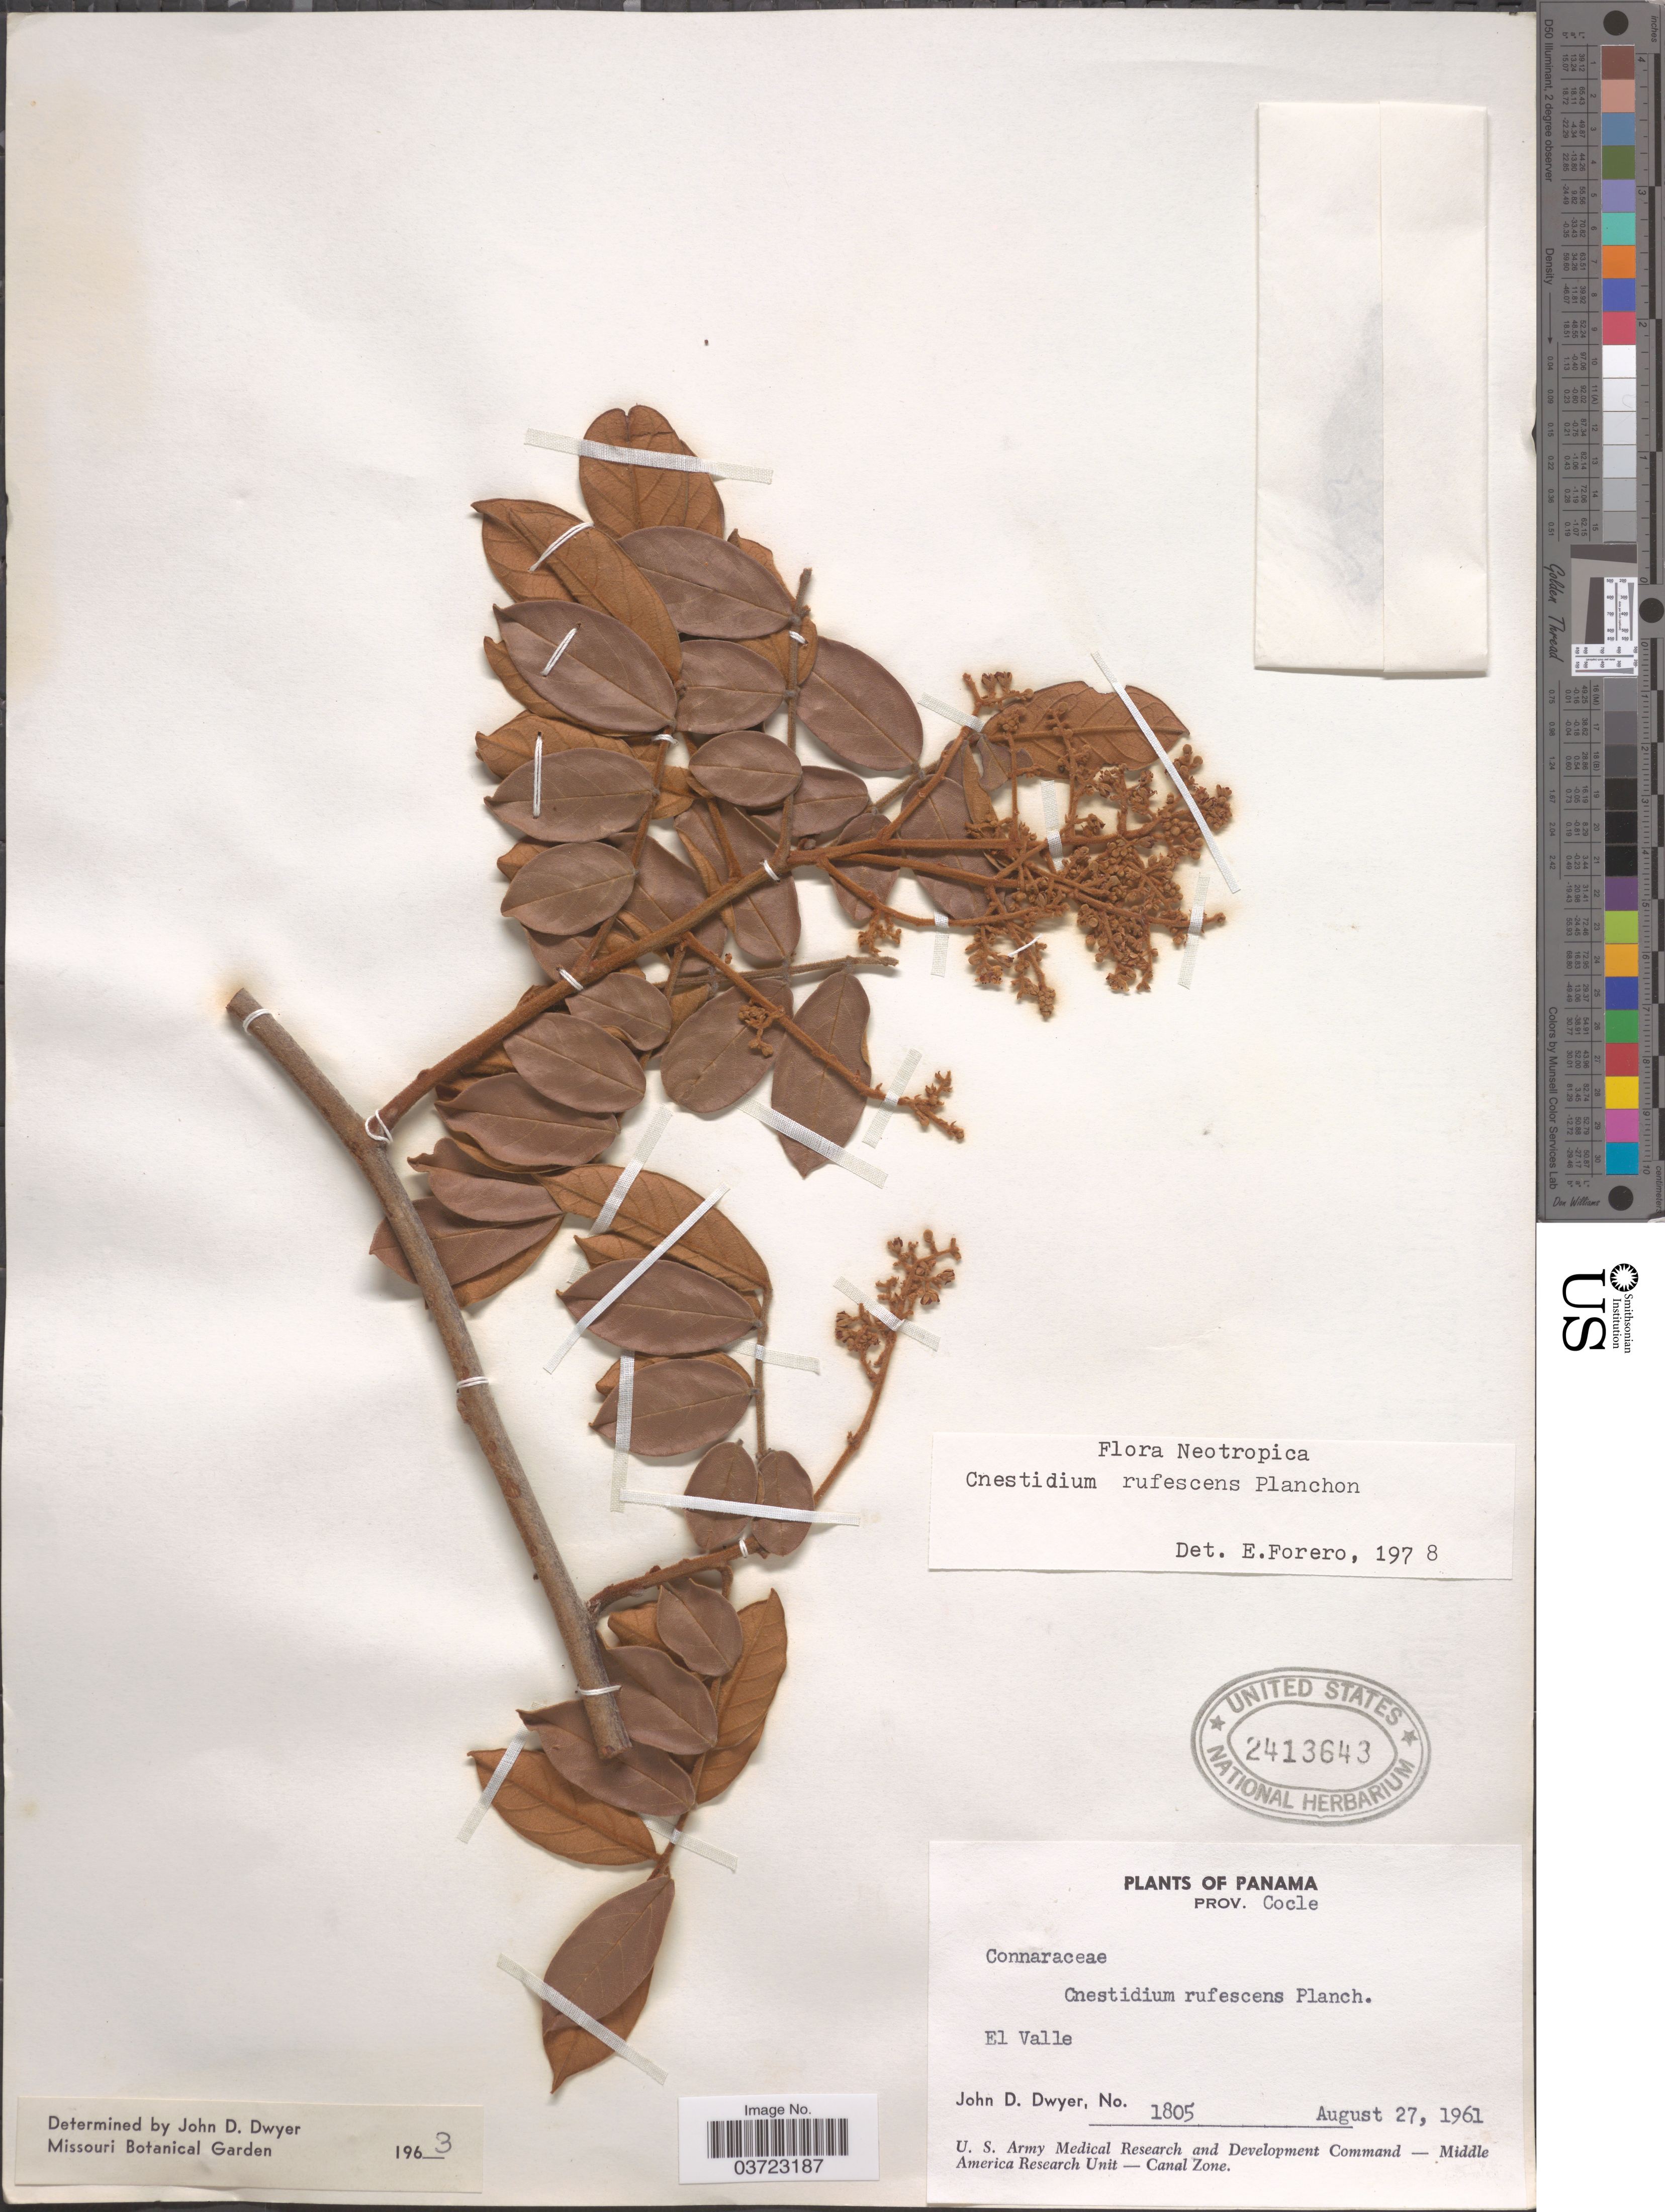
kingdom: Plantae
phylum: Tracheophyta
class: Magnoliopsida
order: Oxalidales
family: Connaraceae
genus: Cnestidium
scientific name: Cnestidium rufescens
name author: Planch.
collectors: J. D. Dwyer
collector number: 1805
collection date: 1961-08-27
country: Panama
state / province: Cocle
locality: El Valle.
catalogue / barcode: US 2413643